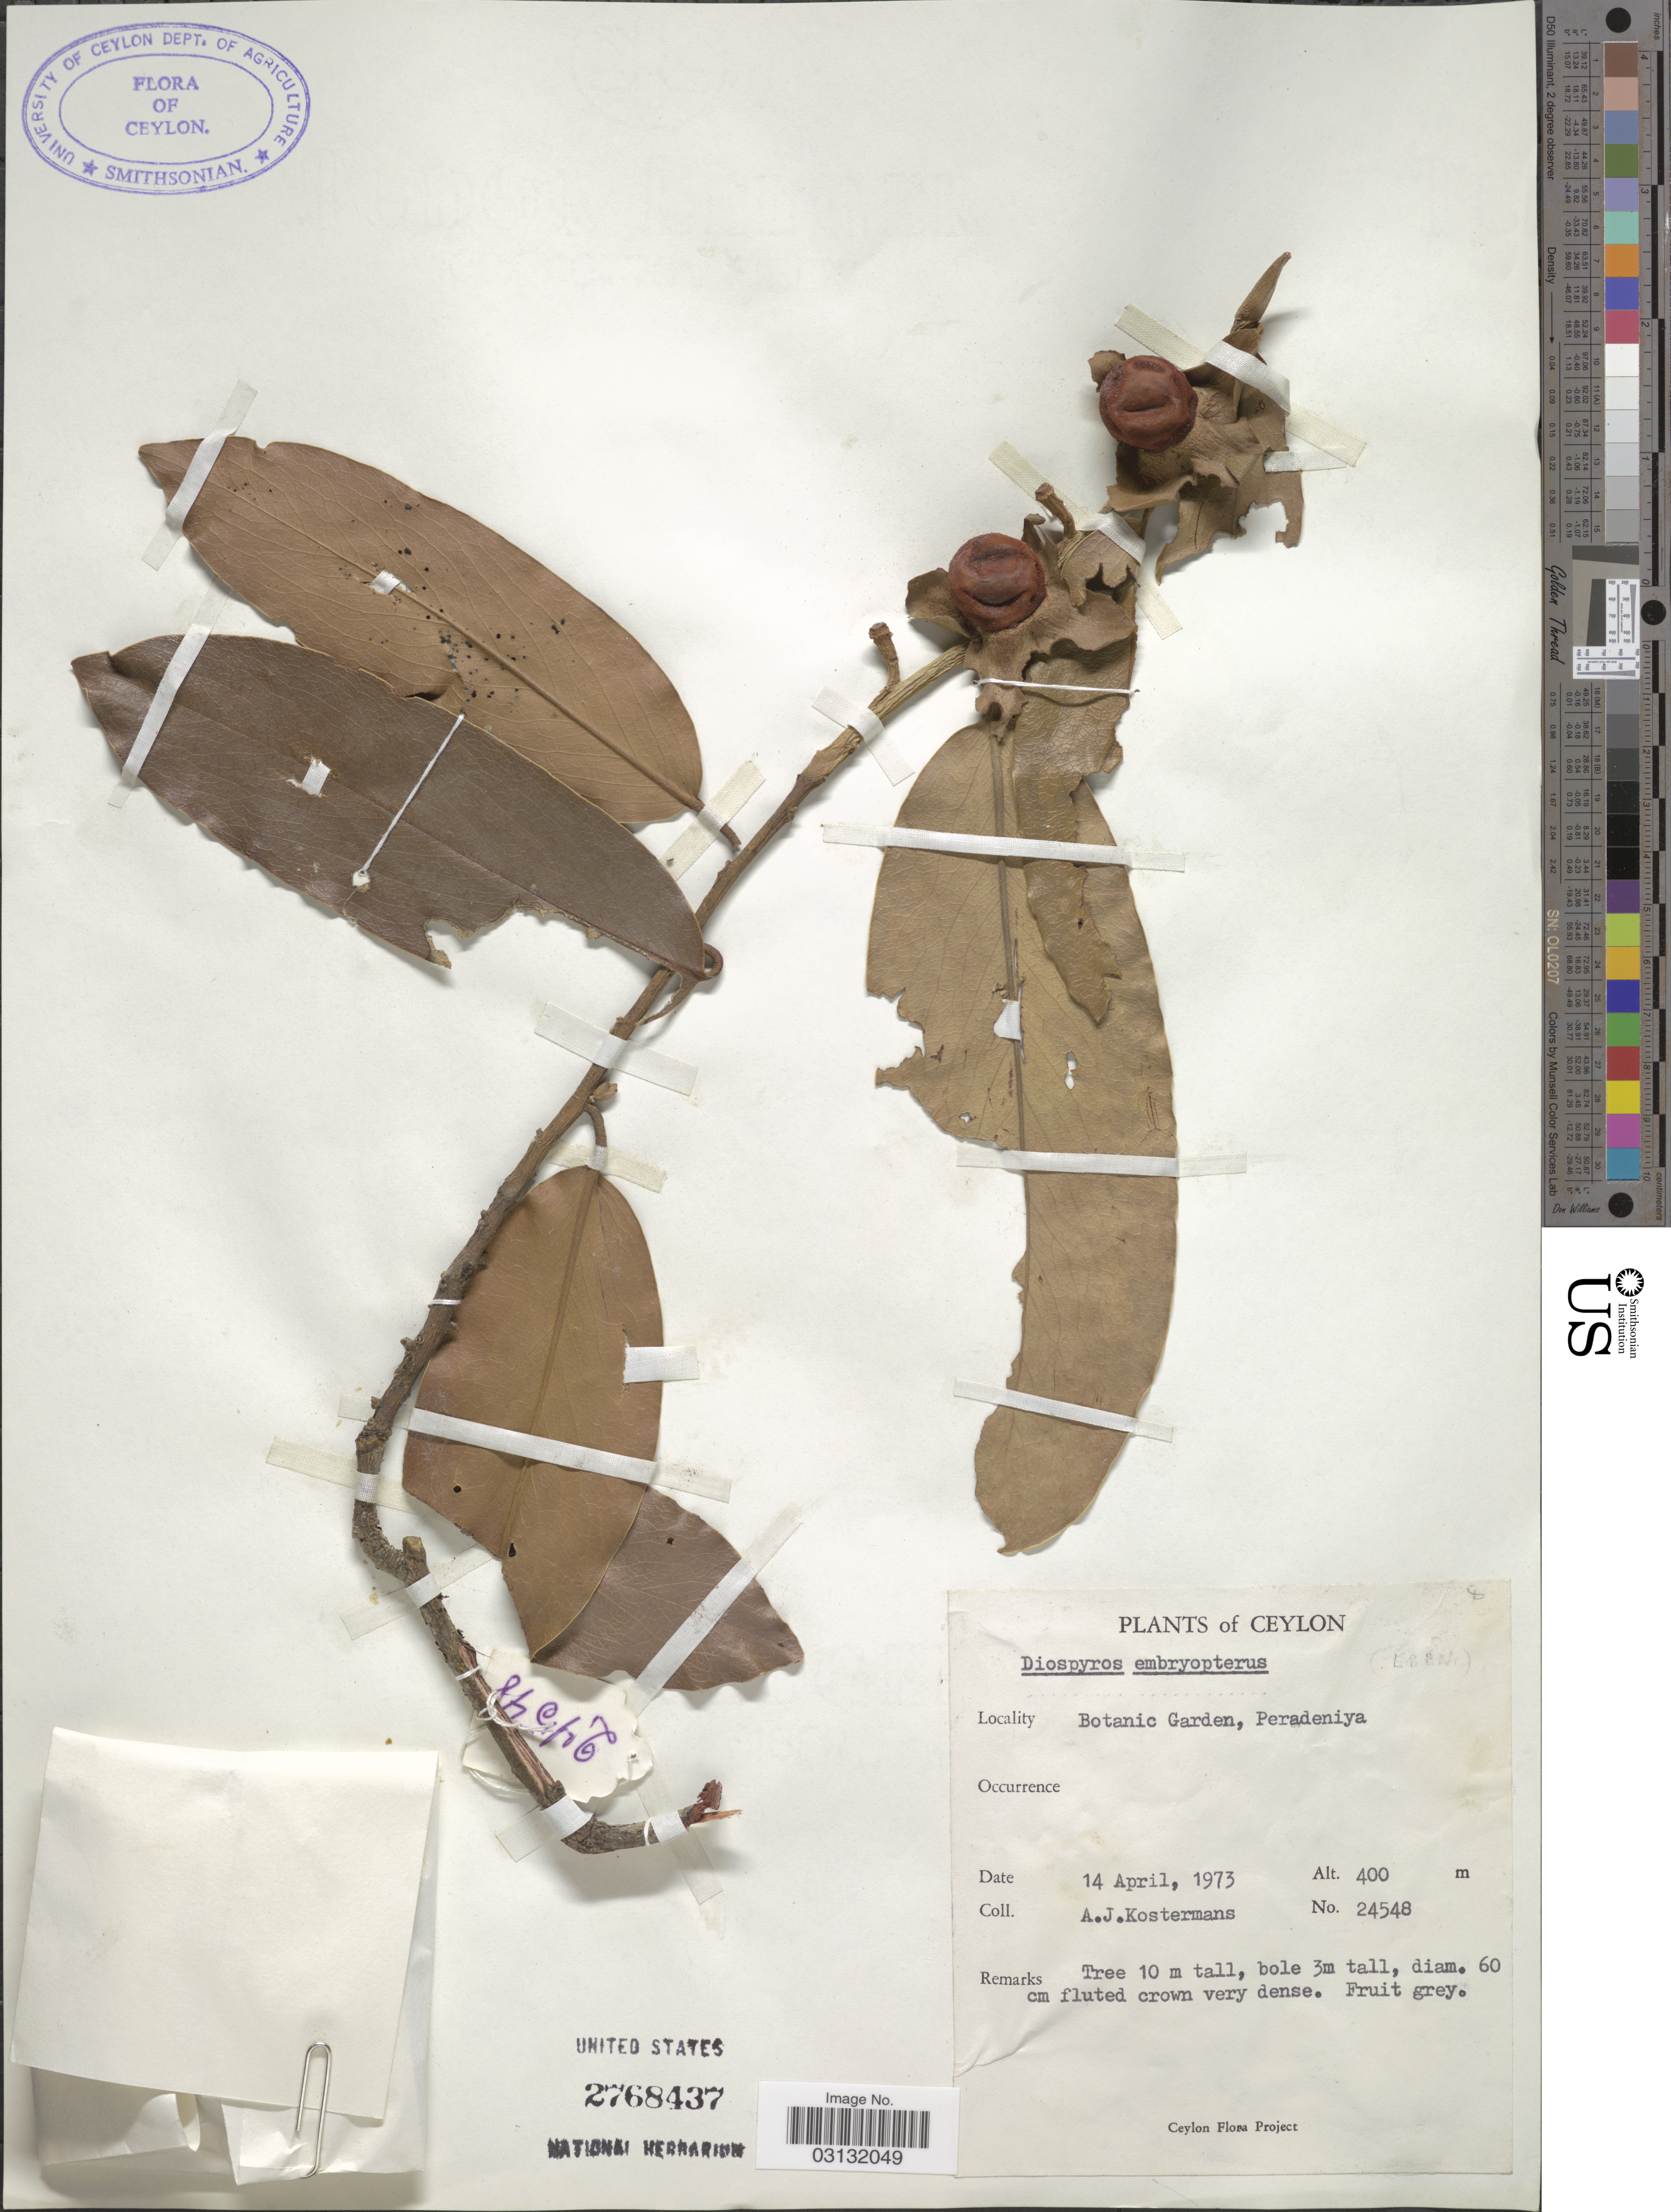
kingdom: Plantae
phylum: Tracheophyta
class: Magnoliopsida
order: Ericales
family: Ebenaceae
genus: Diospyros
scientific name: Diospyros malabarica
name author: (Desr.) Kostel.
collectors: A. J. G. Kostermans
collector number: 24548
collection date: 1973-04-14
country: Sri Lanka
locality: Ceylon, Botanic Garden, Peradeniya.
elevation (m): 400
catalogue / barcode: US 2768437